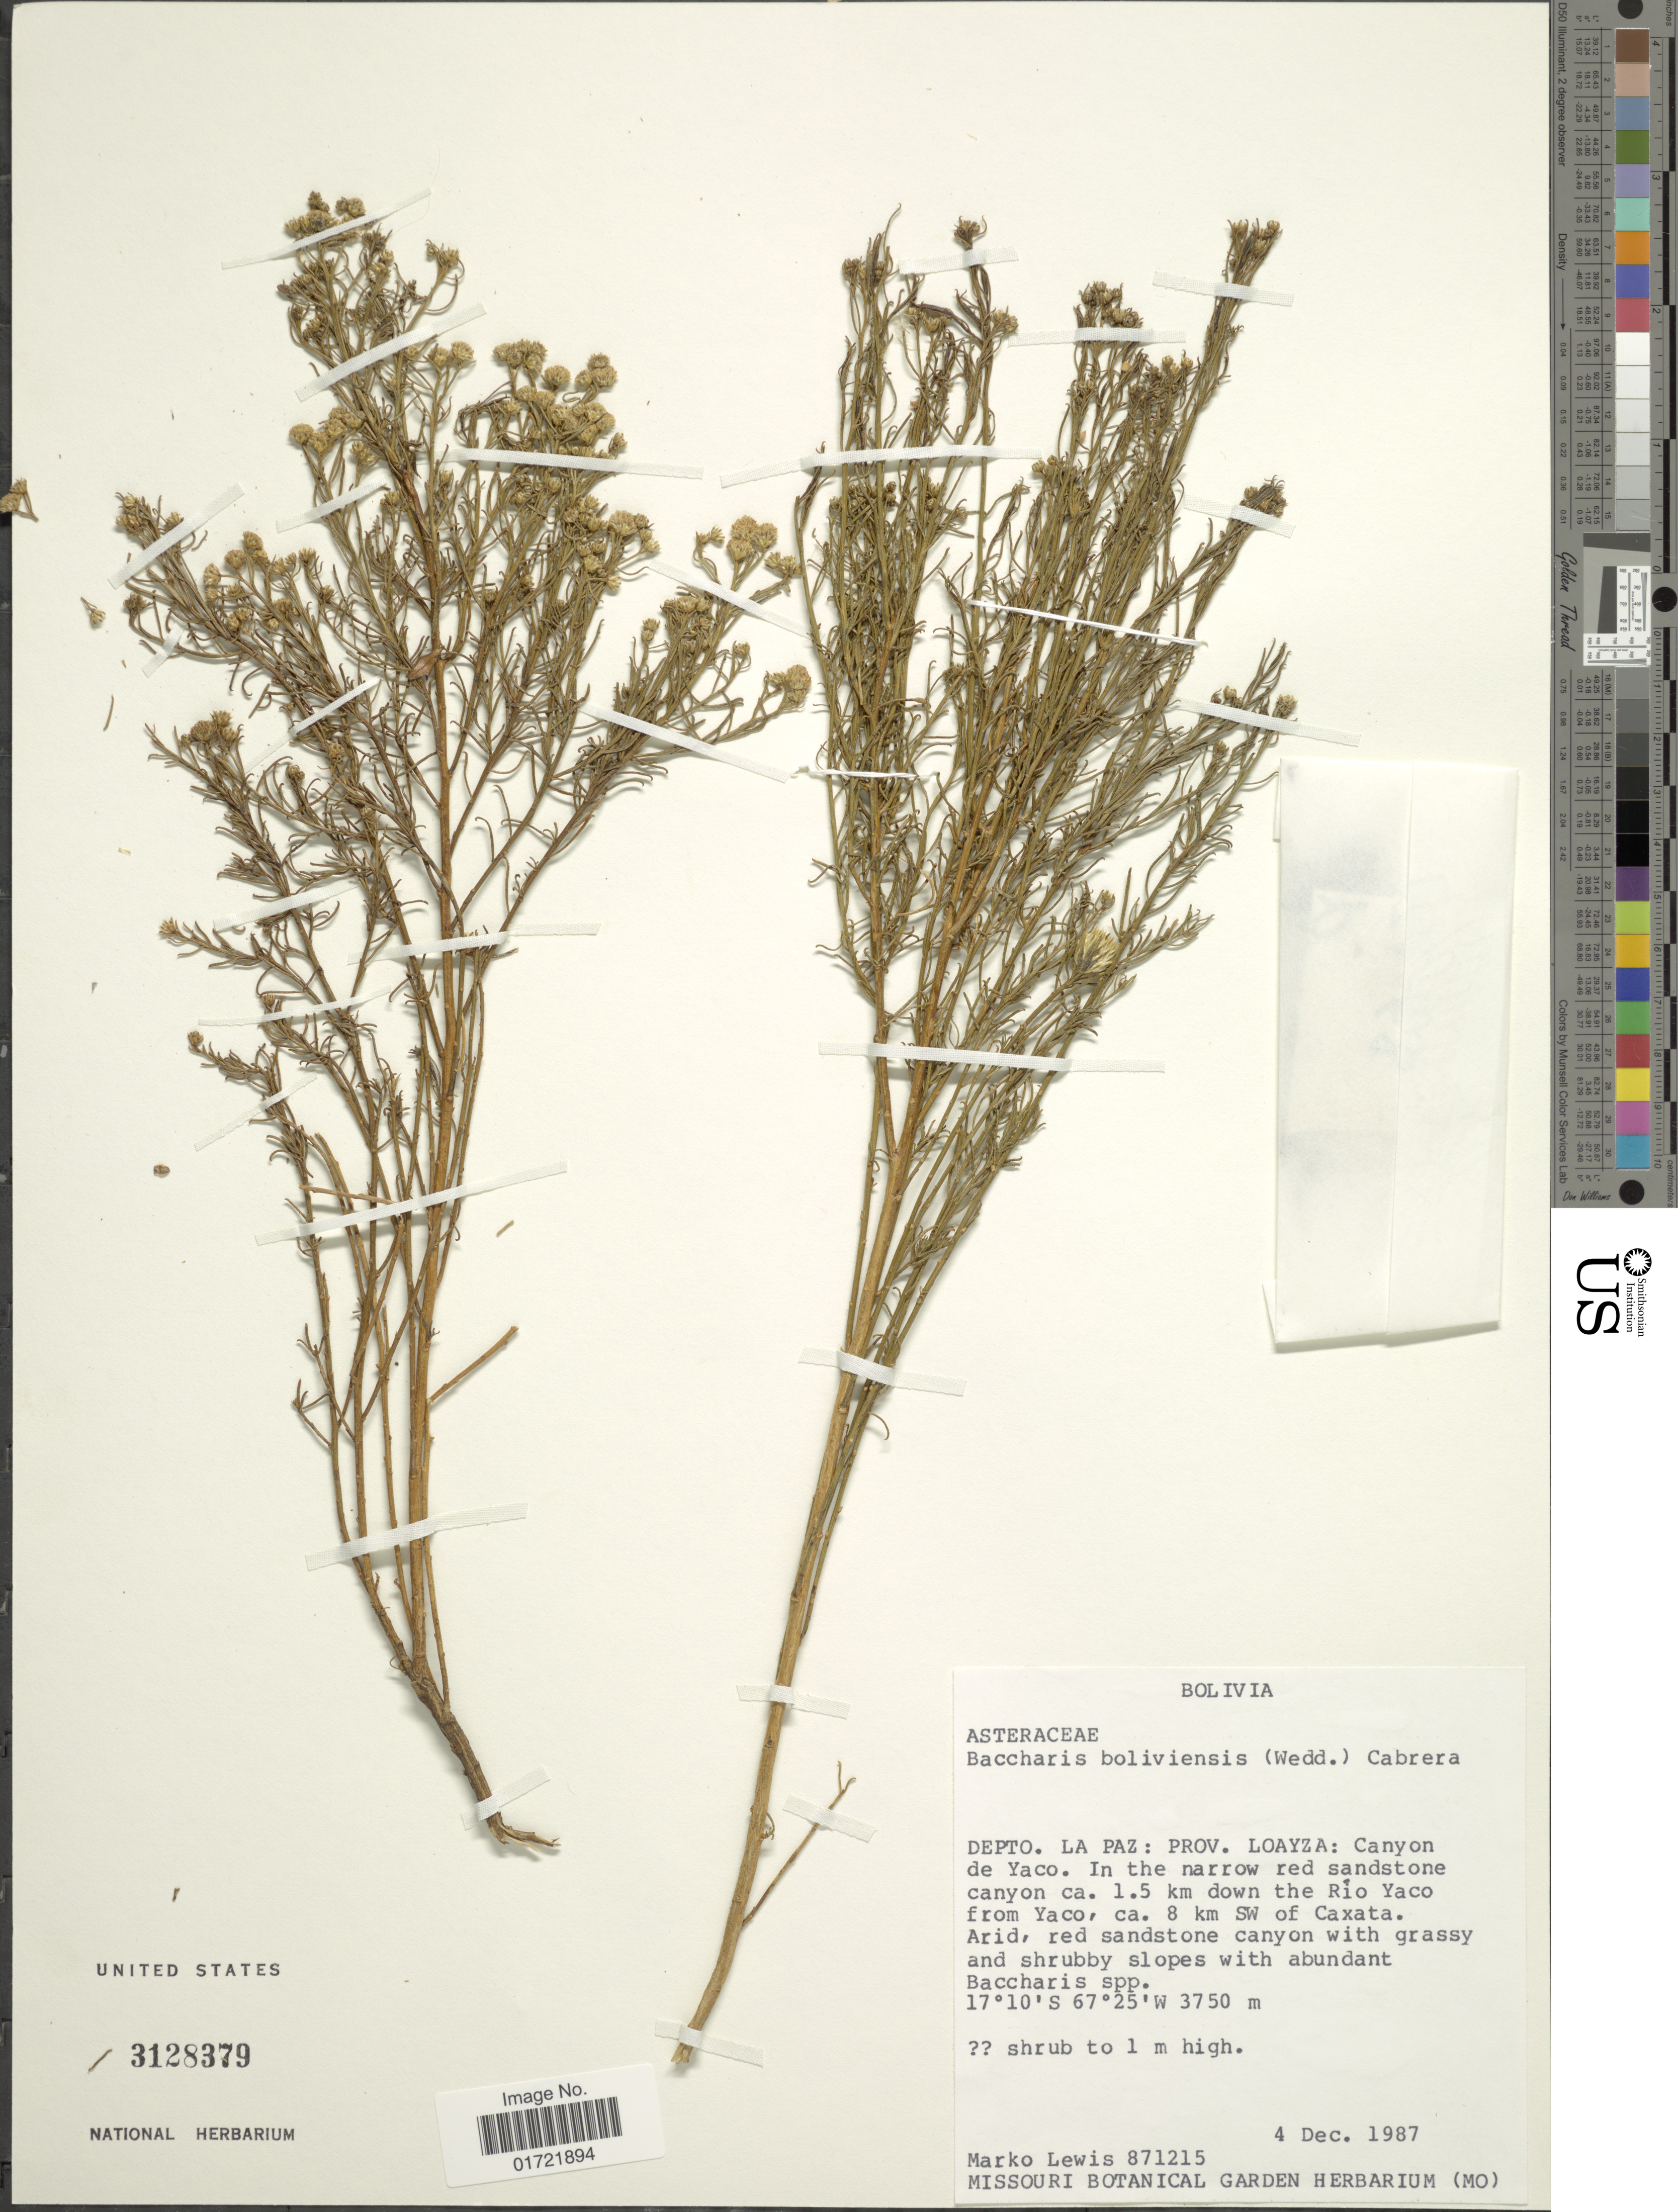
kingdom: Plantae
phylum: Tracheophyta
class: Magnoliopsida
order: Asterales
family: Asteraceae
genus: Baccharis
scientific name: Baccharis bolivensis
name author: (Wedd.) Cabrera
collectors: M. A. Lewis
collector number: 871215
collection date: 1987-12-04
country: Bolivia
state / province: La Paz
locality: Prov. Loayza: Canyon de yaco. ca. 1.5 km down rthe Rio Yaco from Yaco, ca. 8 km SW of Caxata.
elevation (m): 3750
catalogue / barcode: US 3128379